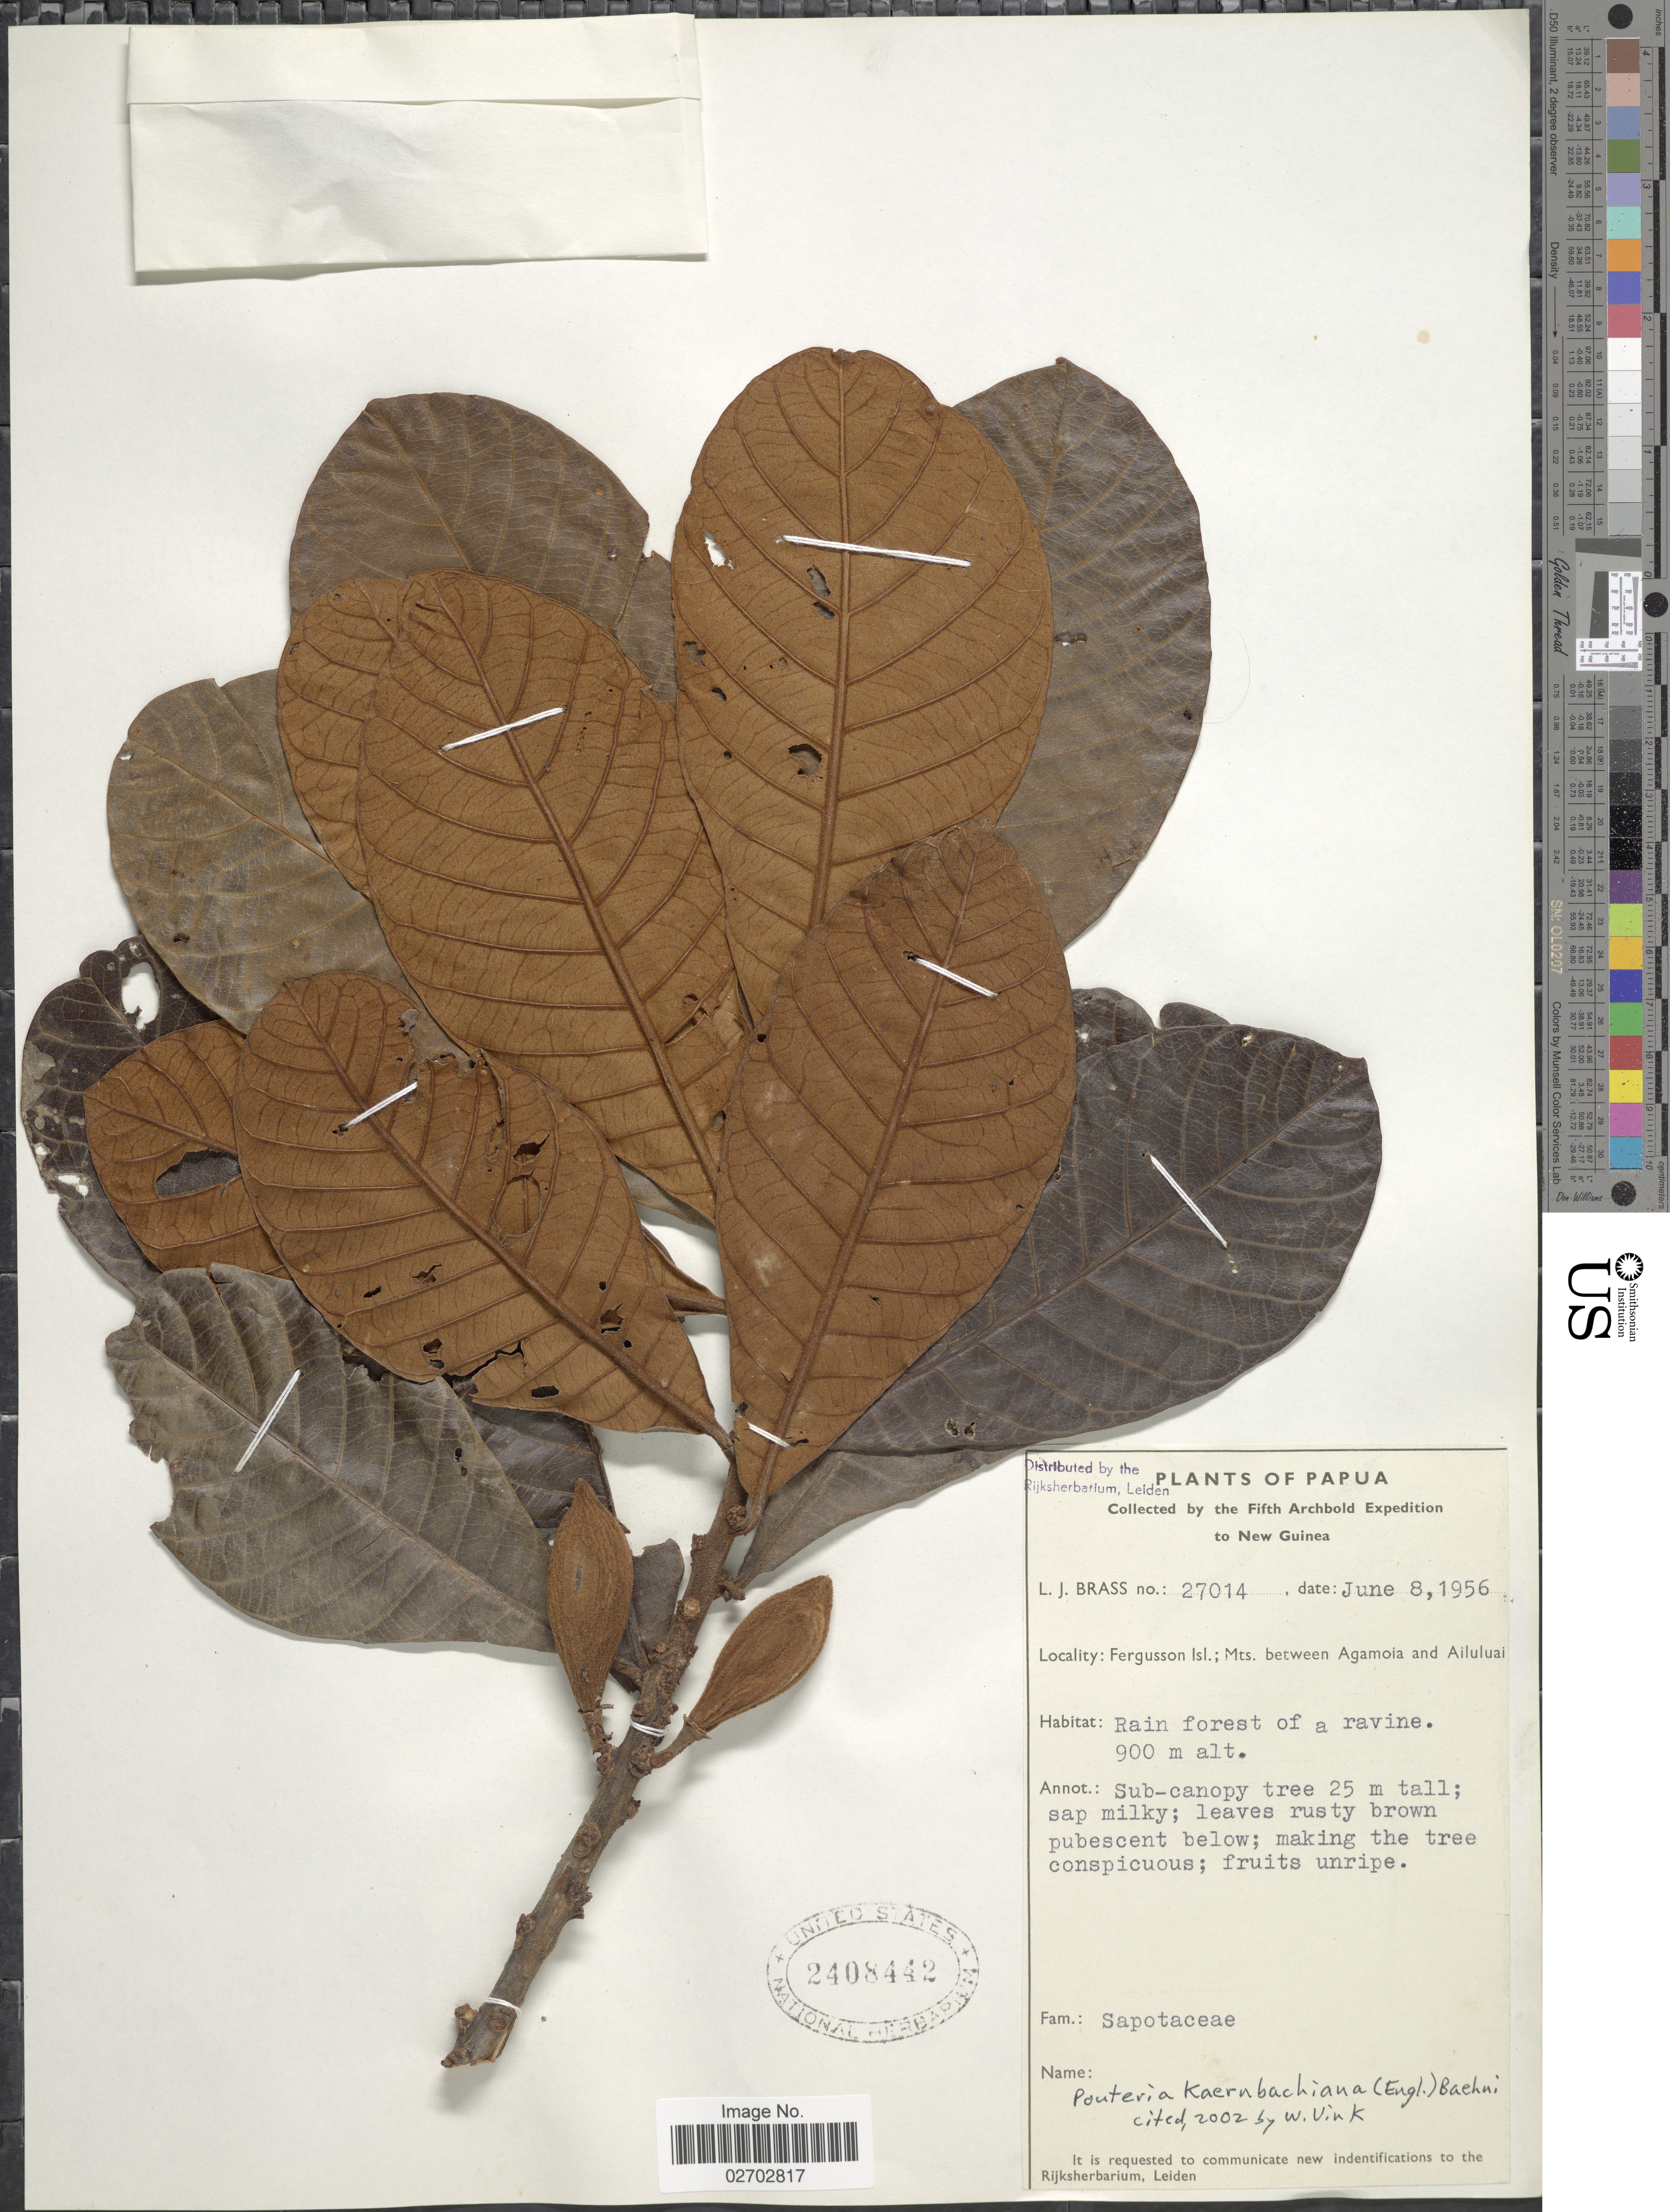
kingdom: Plantae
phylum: Tracheophyta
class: Magnoliopsida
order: Ericales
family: Sapotaceae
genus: Pouteria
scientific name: Pouteria kaernbachiana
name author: (Engl.) Baehni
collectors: L. J. Brass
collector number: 27014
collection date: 1956-06-08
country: Papua New Guinea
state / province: Milne Bay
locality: Papua. New Guinea. Fergusson Isl.; Mts. between Agamoia and Ailuluai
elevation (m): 900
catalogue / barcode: US 2408442